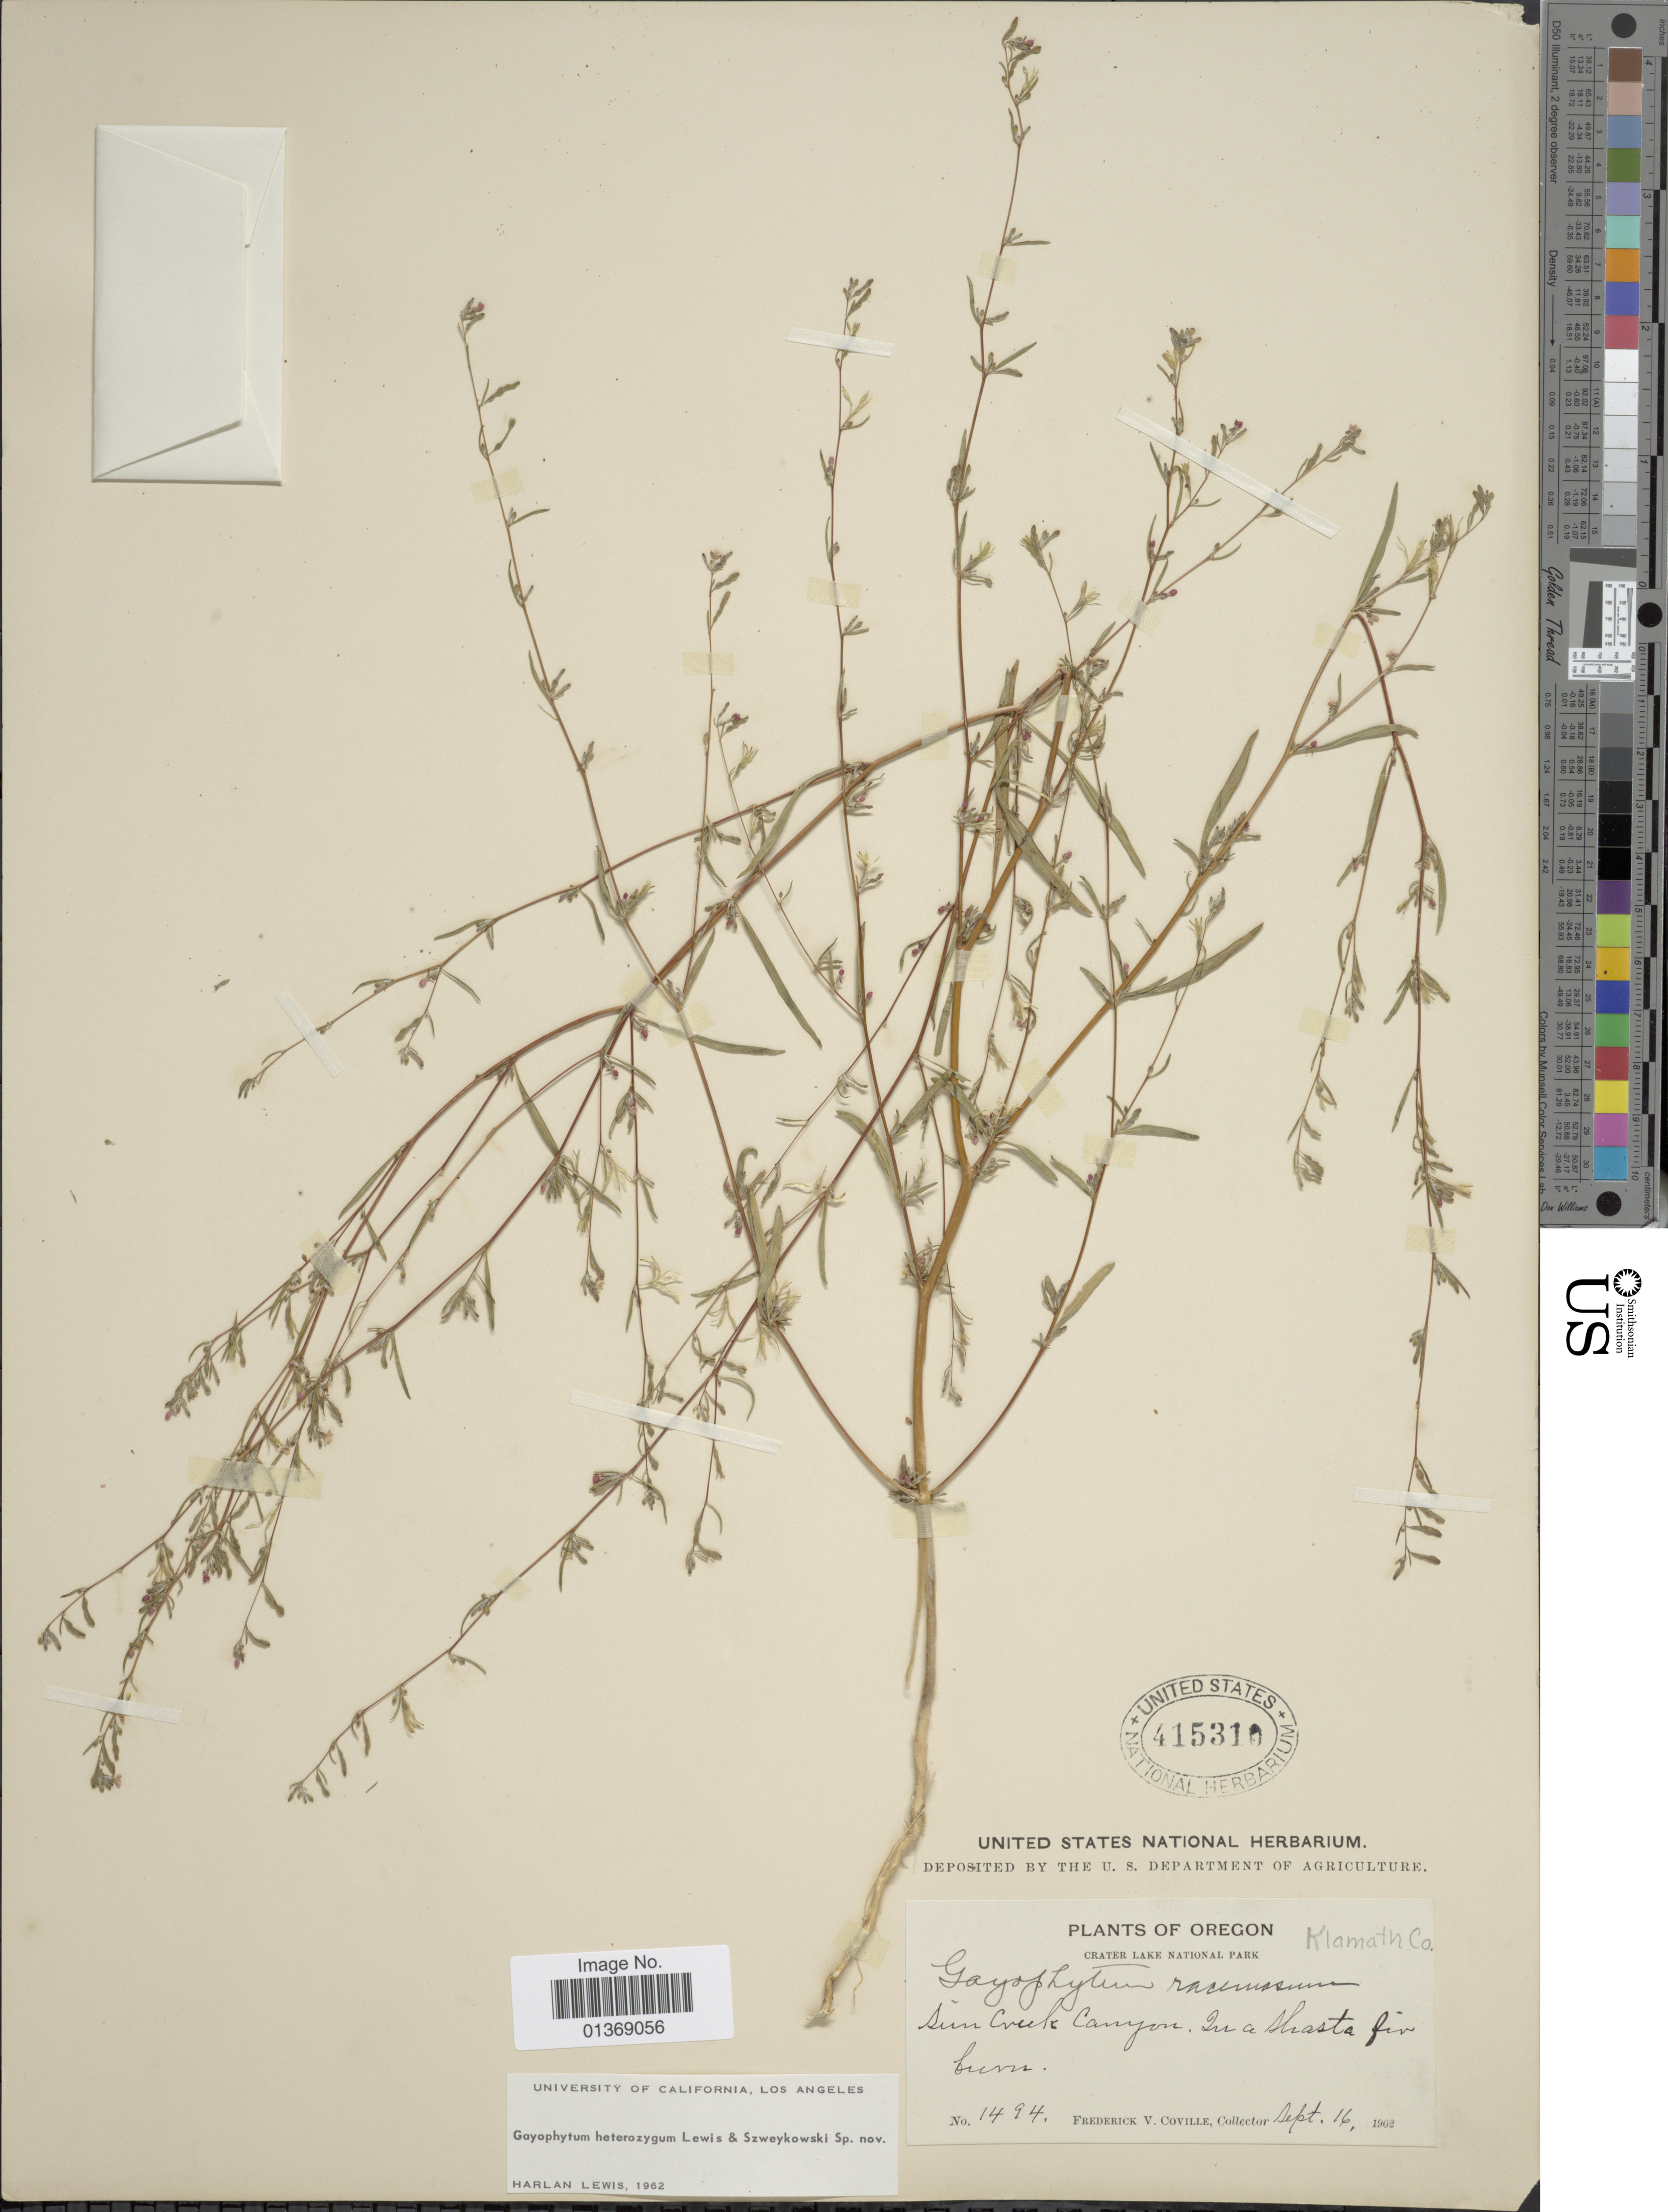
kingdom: Plantae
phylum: Tracheophyta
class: Magnoliopsida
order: Myrtales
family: Onagraceae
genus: Gayophytum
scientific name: Gayophytum heterozygum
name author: F. H. Lewis & Szweyk.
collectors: F. V. Coville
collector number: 1494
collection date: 1902-09-16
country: United States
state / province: Oregon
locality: Crater Lake National Park, Sun Creek Canyon. In a Shasta fir burn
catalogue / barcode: US 415310